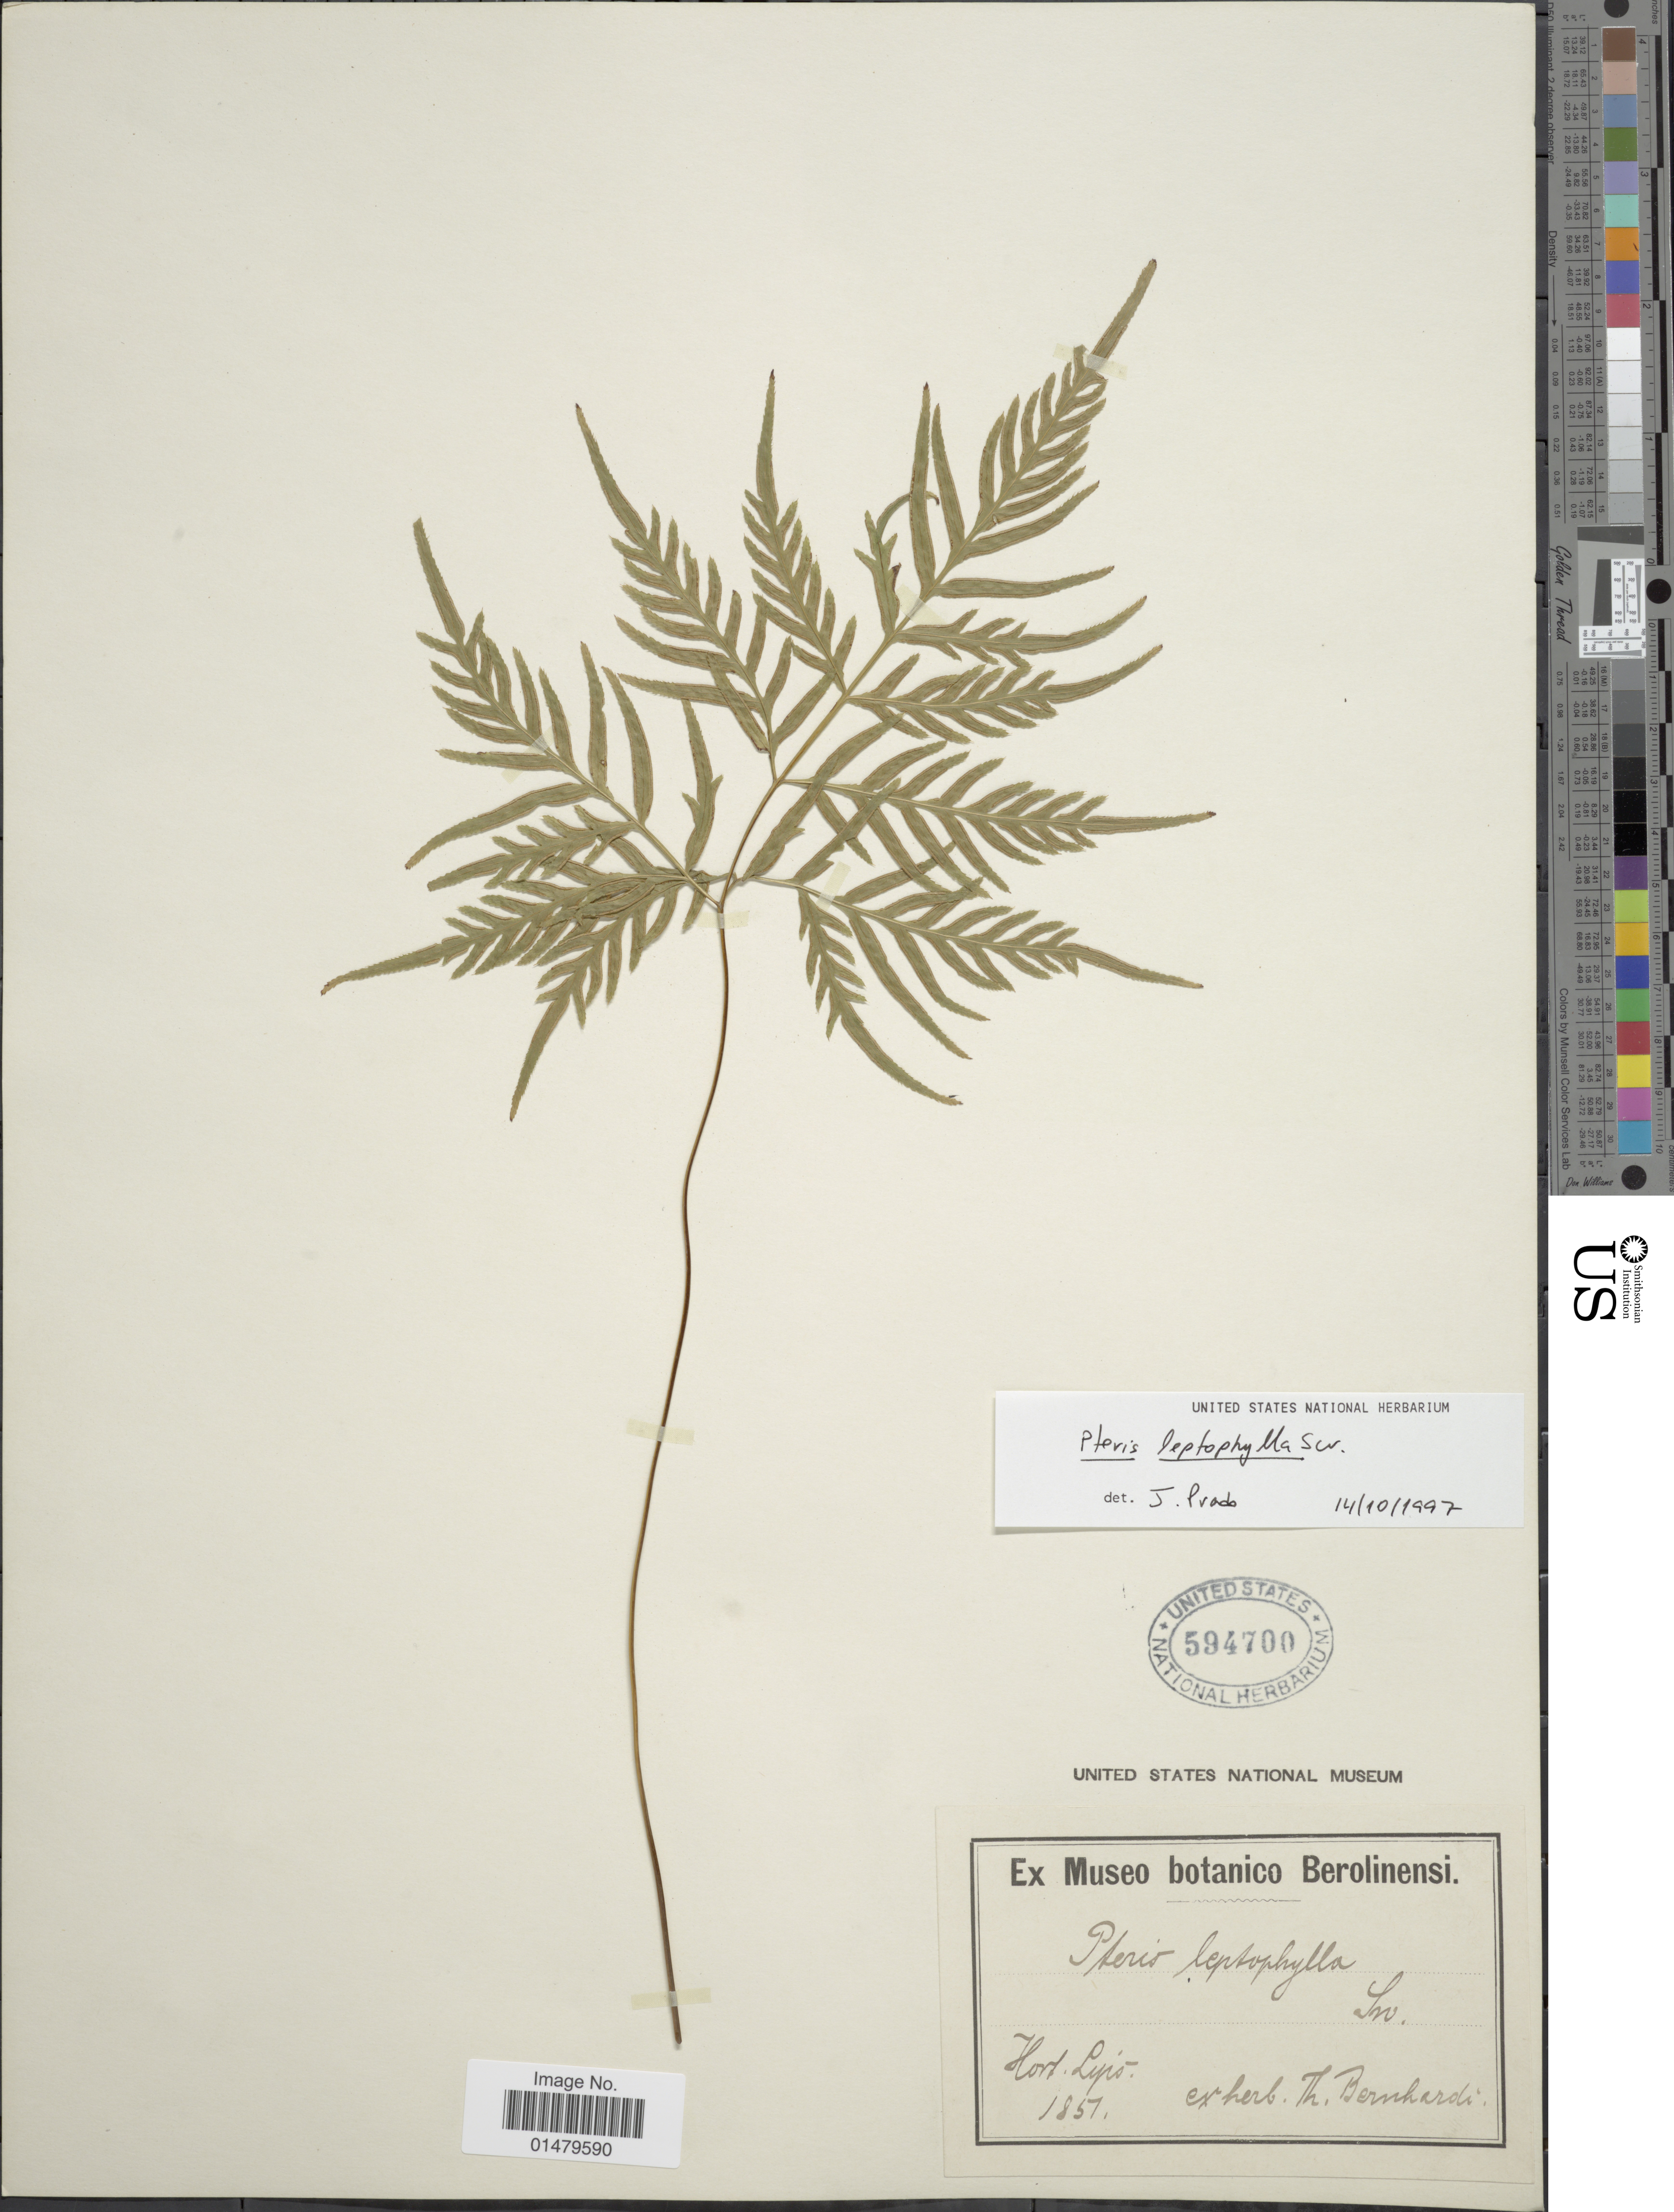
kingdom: Plantae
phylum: Tracheophyta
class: Polypodiopsida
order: Polypodiales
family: Pteridaceae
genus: Pteris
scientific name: Pteris leptophylla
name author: Sw.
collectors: ex herb. Bernhardi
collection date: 1851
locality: Hort. Lipo. [interpreted]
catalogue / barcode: US 594700